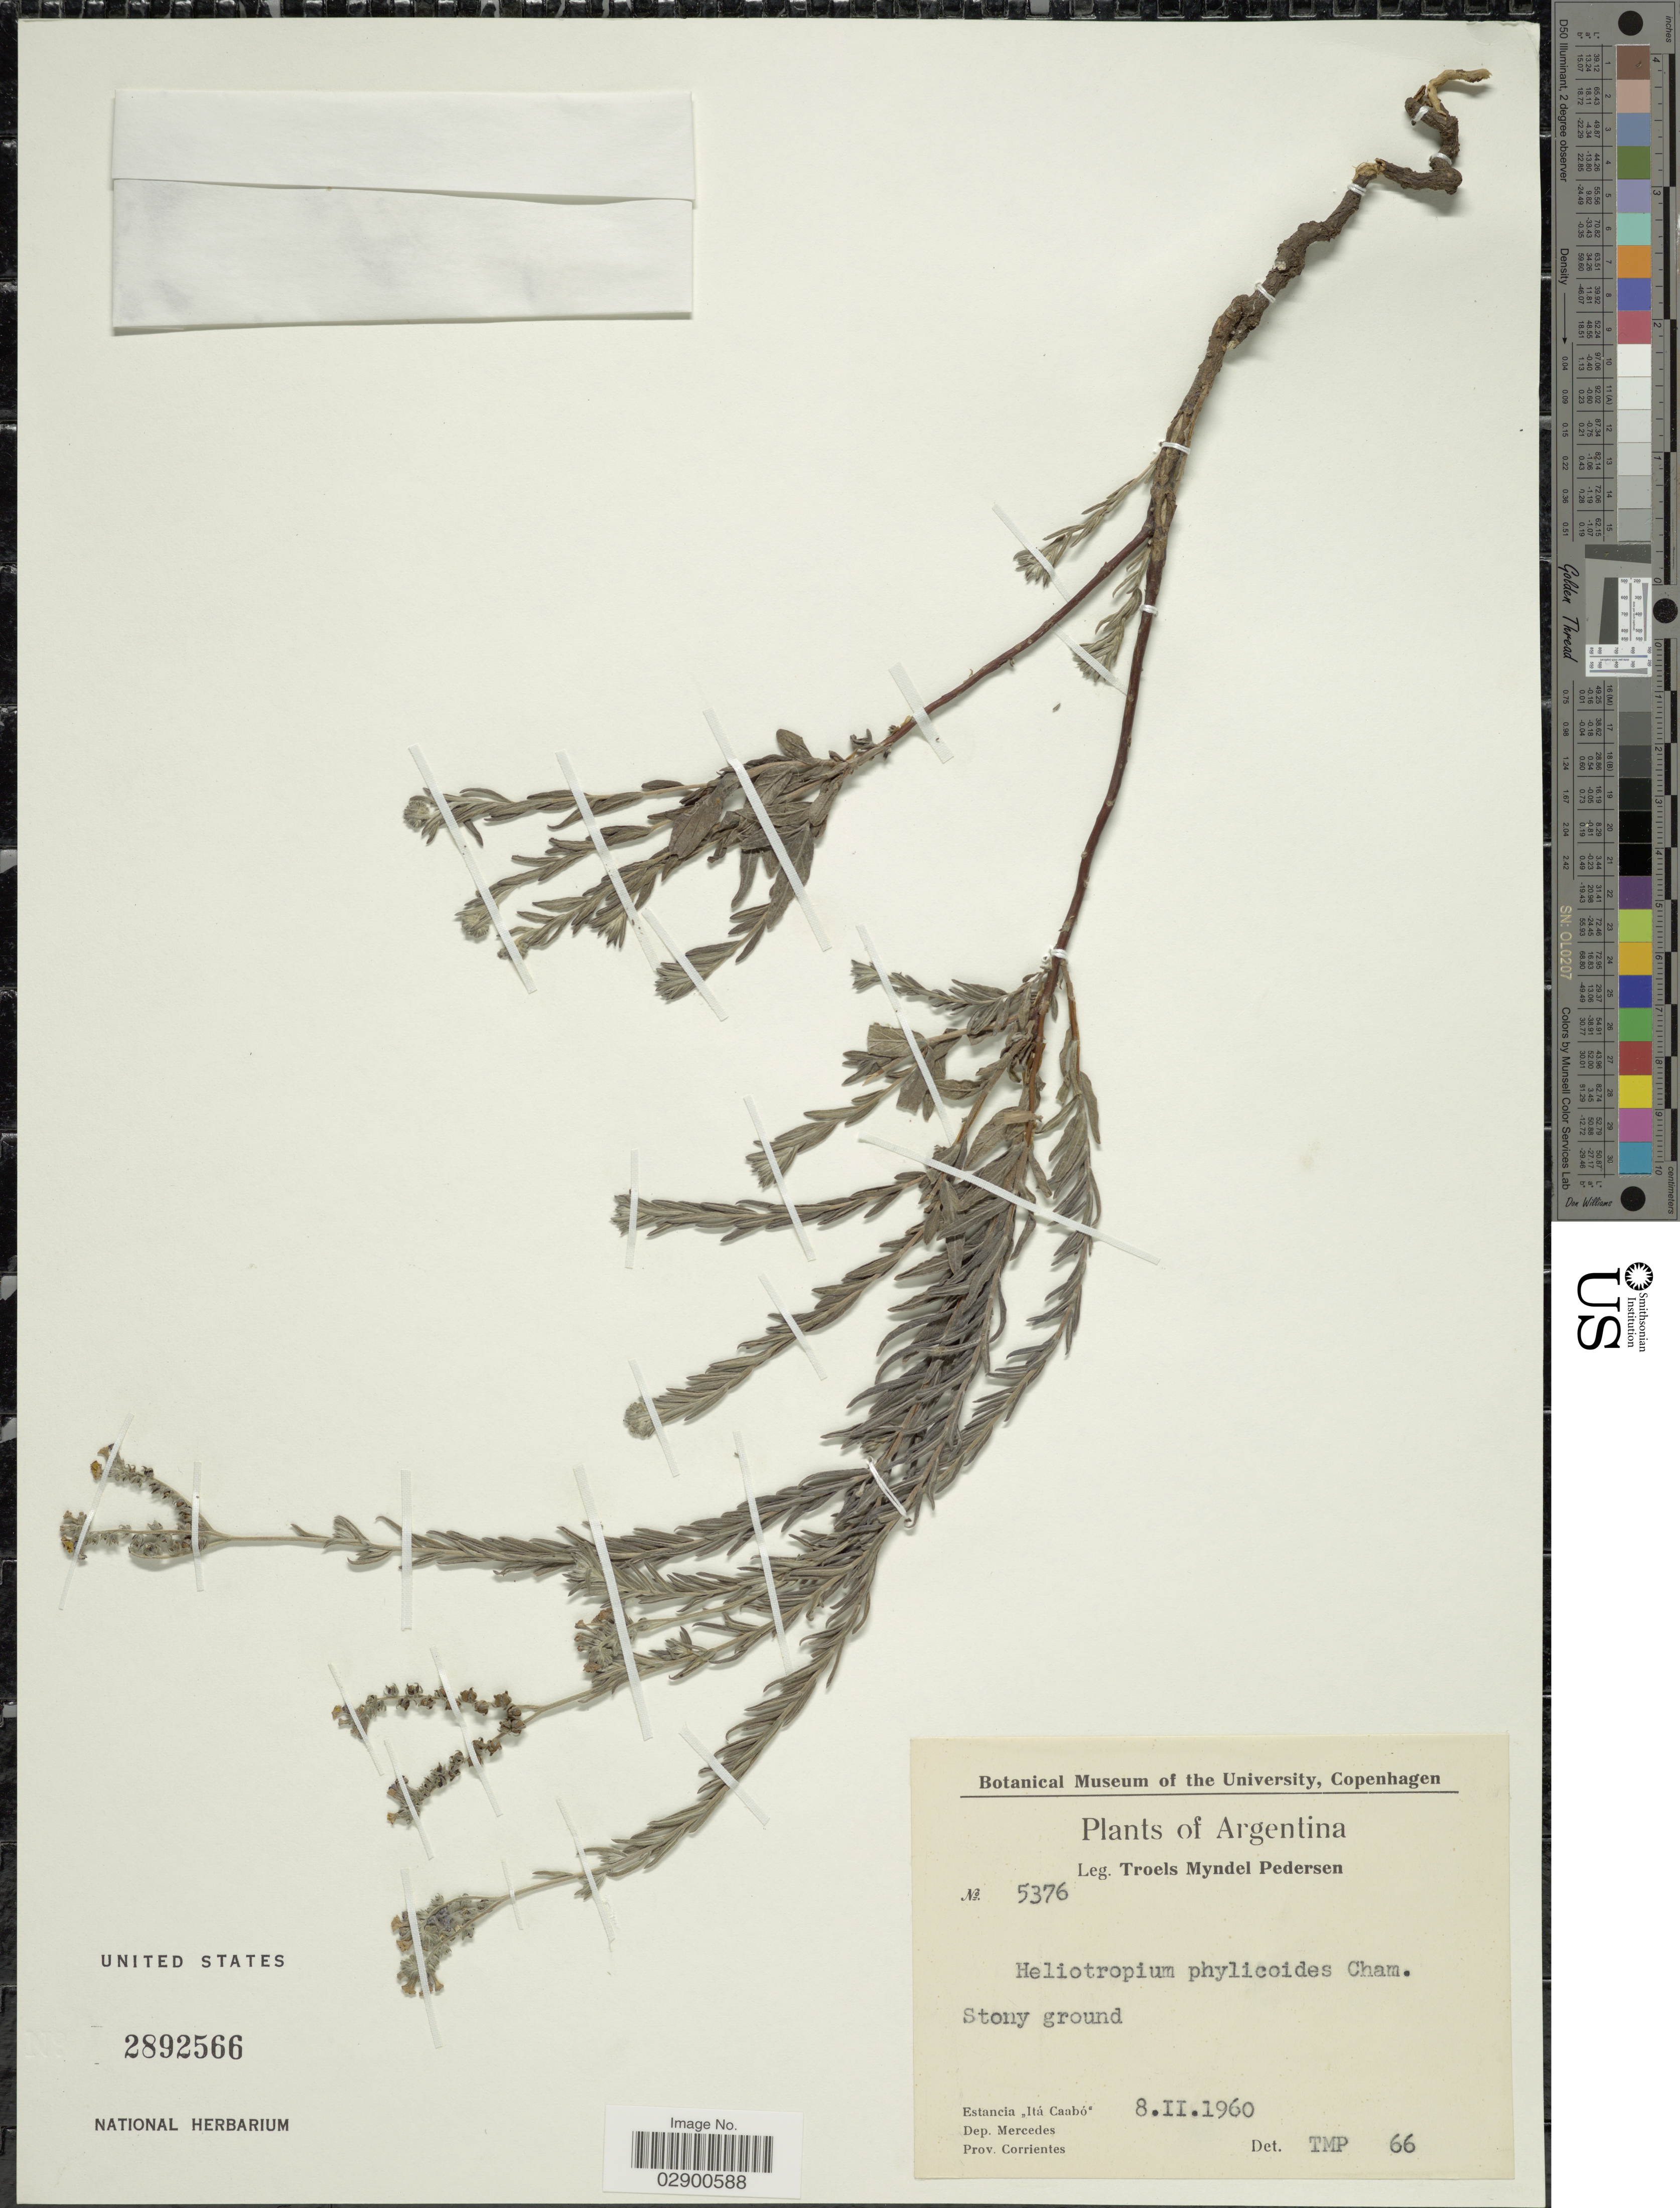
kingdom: Plantae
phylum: Tracheophyta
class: Magnoliopsida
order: Boraginales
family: Heliotropiaceae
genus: Heliotropium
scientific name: Heliotropium phylicoides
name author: Cham.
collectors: T. Pederson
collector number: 5376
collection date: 1960-02-08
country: Argentina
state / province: Corrientes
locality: Estancia "Itá Caabó". Dep. Mercedes.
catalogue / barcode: US 28922566